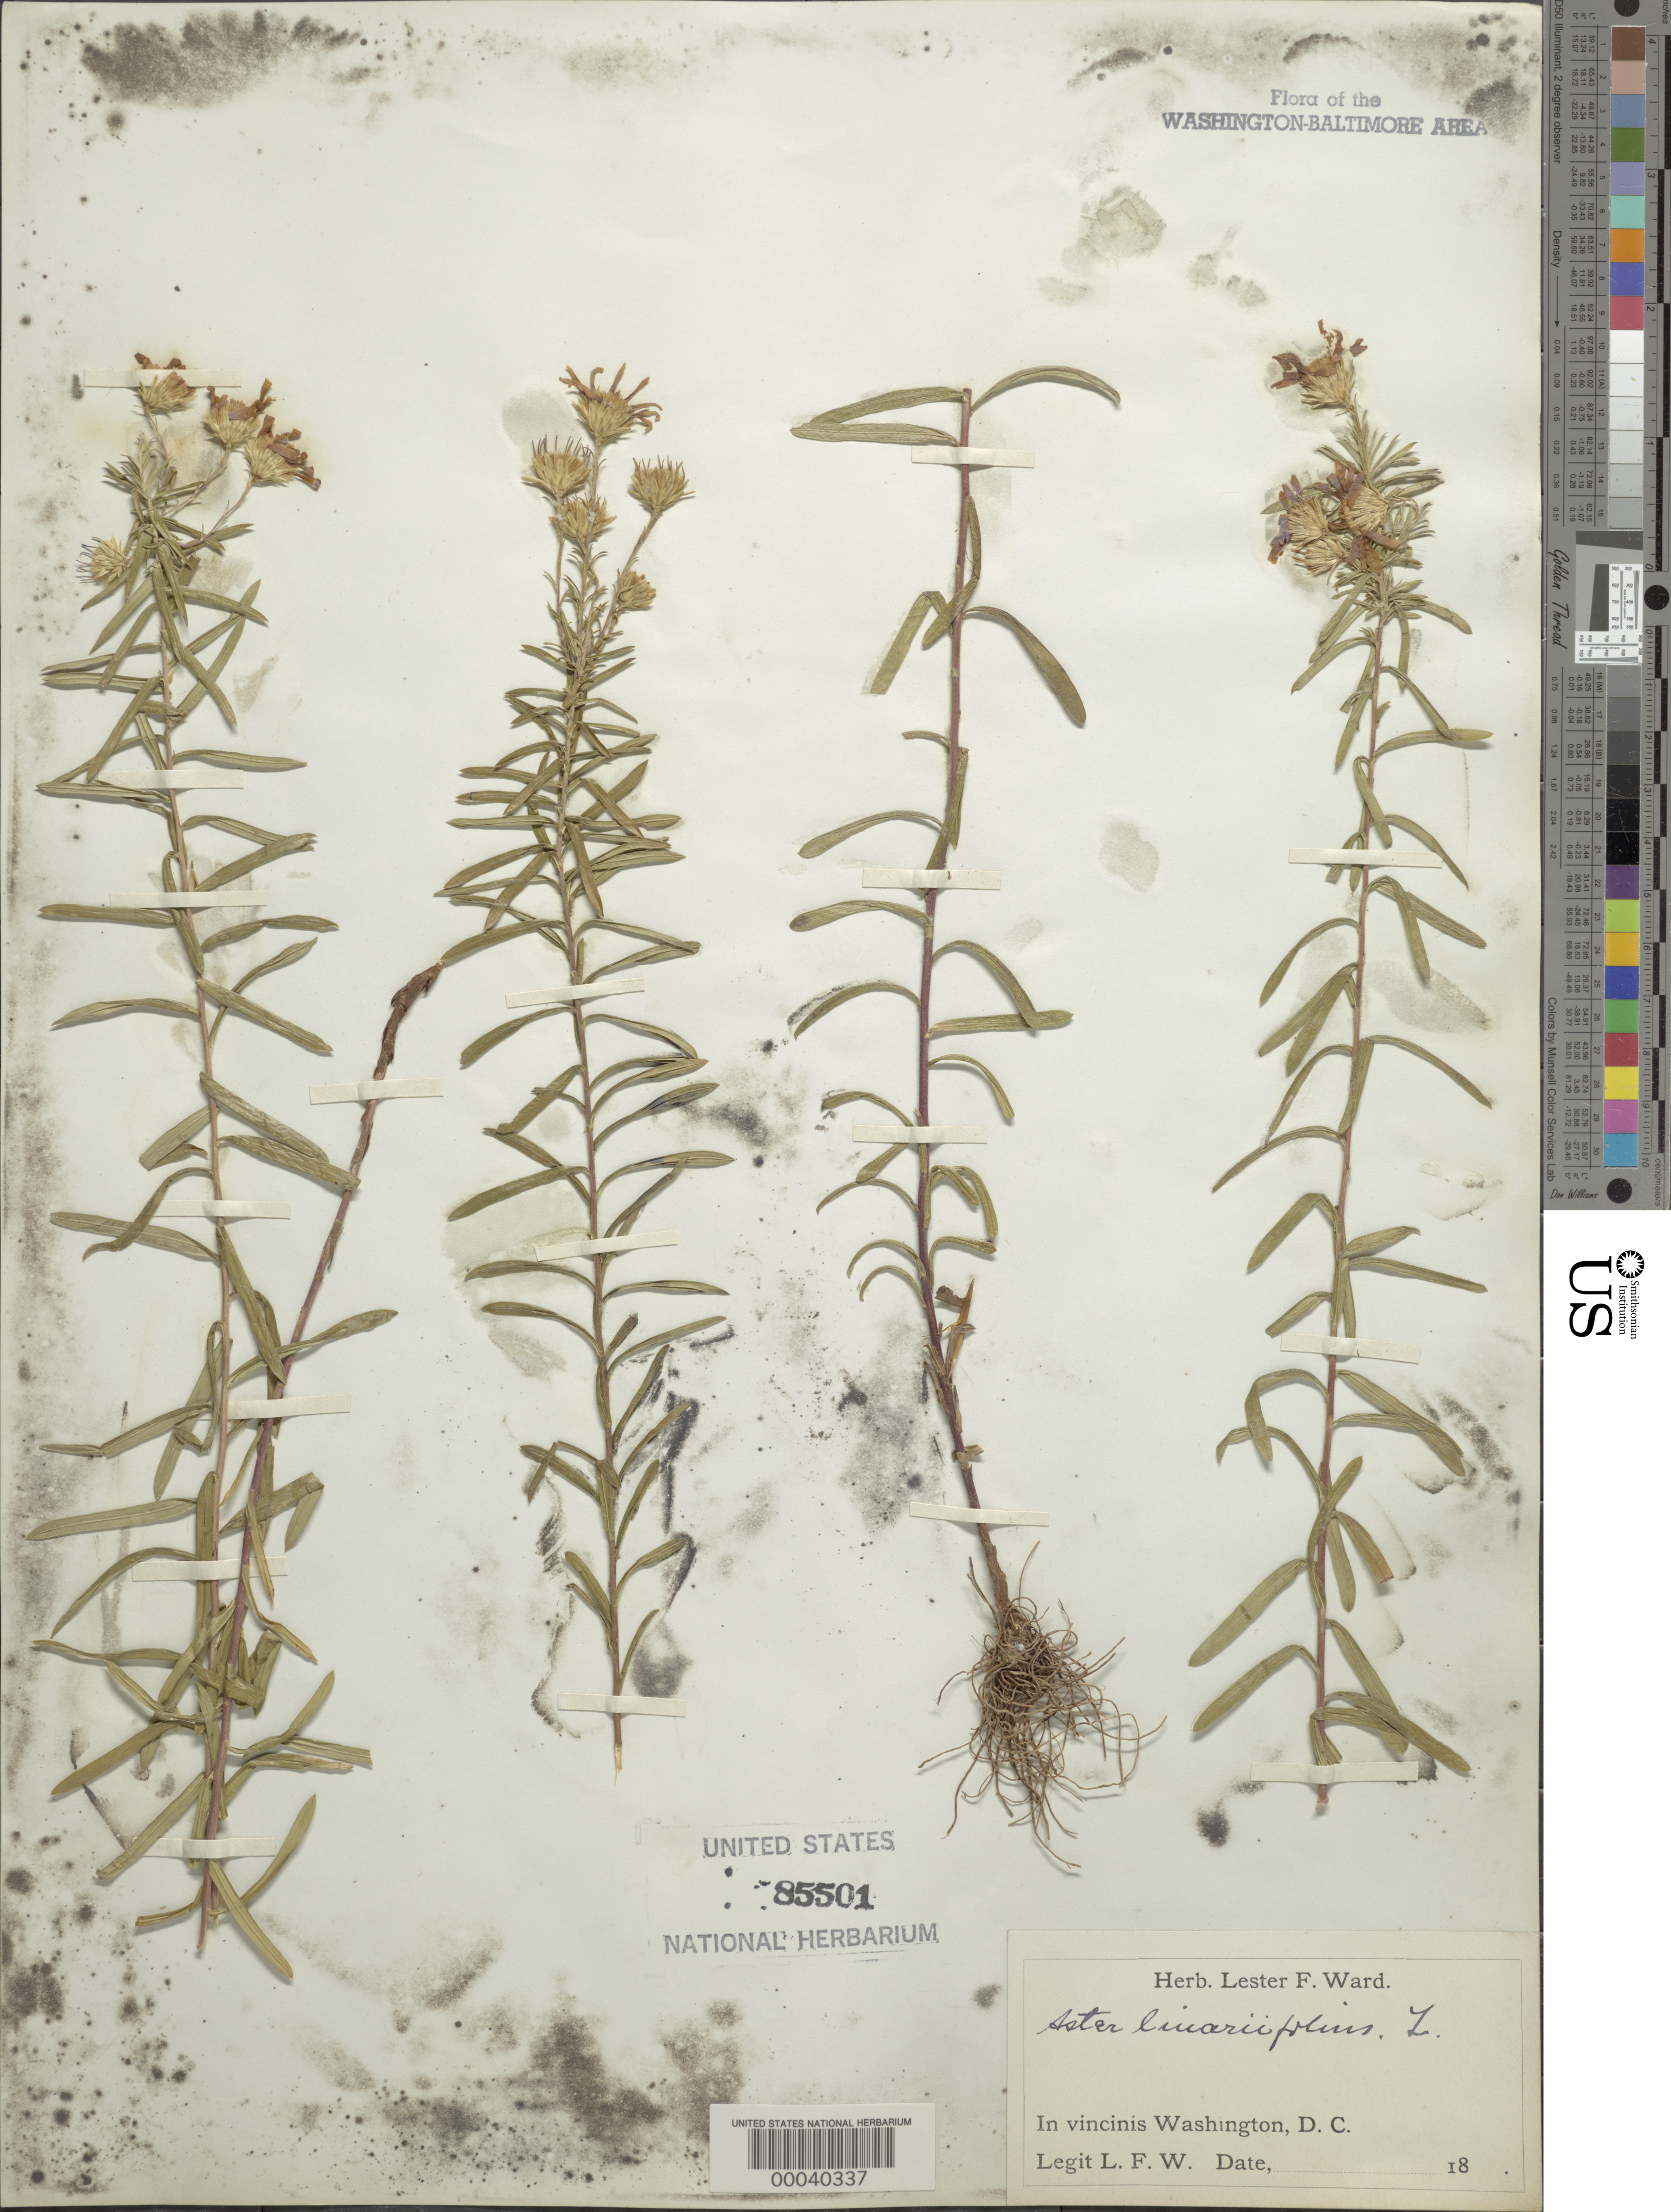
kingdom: Plantae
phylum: Tracheophyta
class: Magnoliopsida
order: Asterales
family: Asteraceae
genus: Ionactis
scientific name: Ionactis linariifolia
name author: (L.) Greene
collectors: L. F. Ward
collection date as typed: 18--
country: United States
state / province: District of Columbia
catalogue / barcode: US 85501